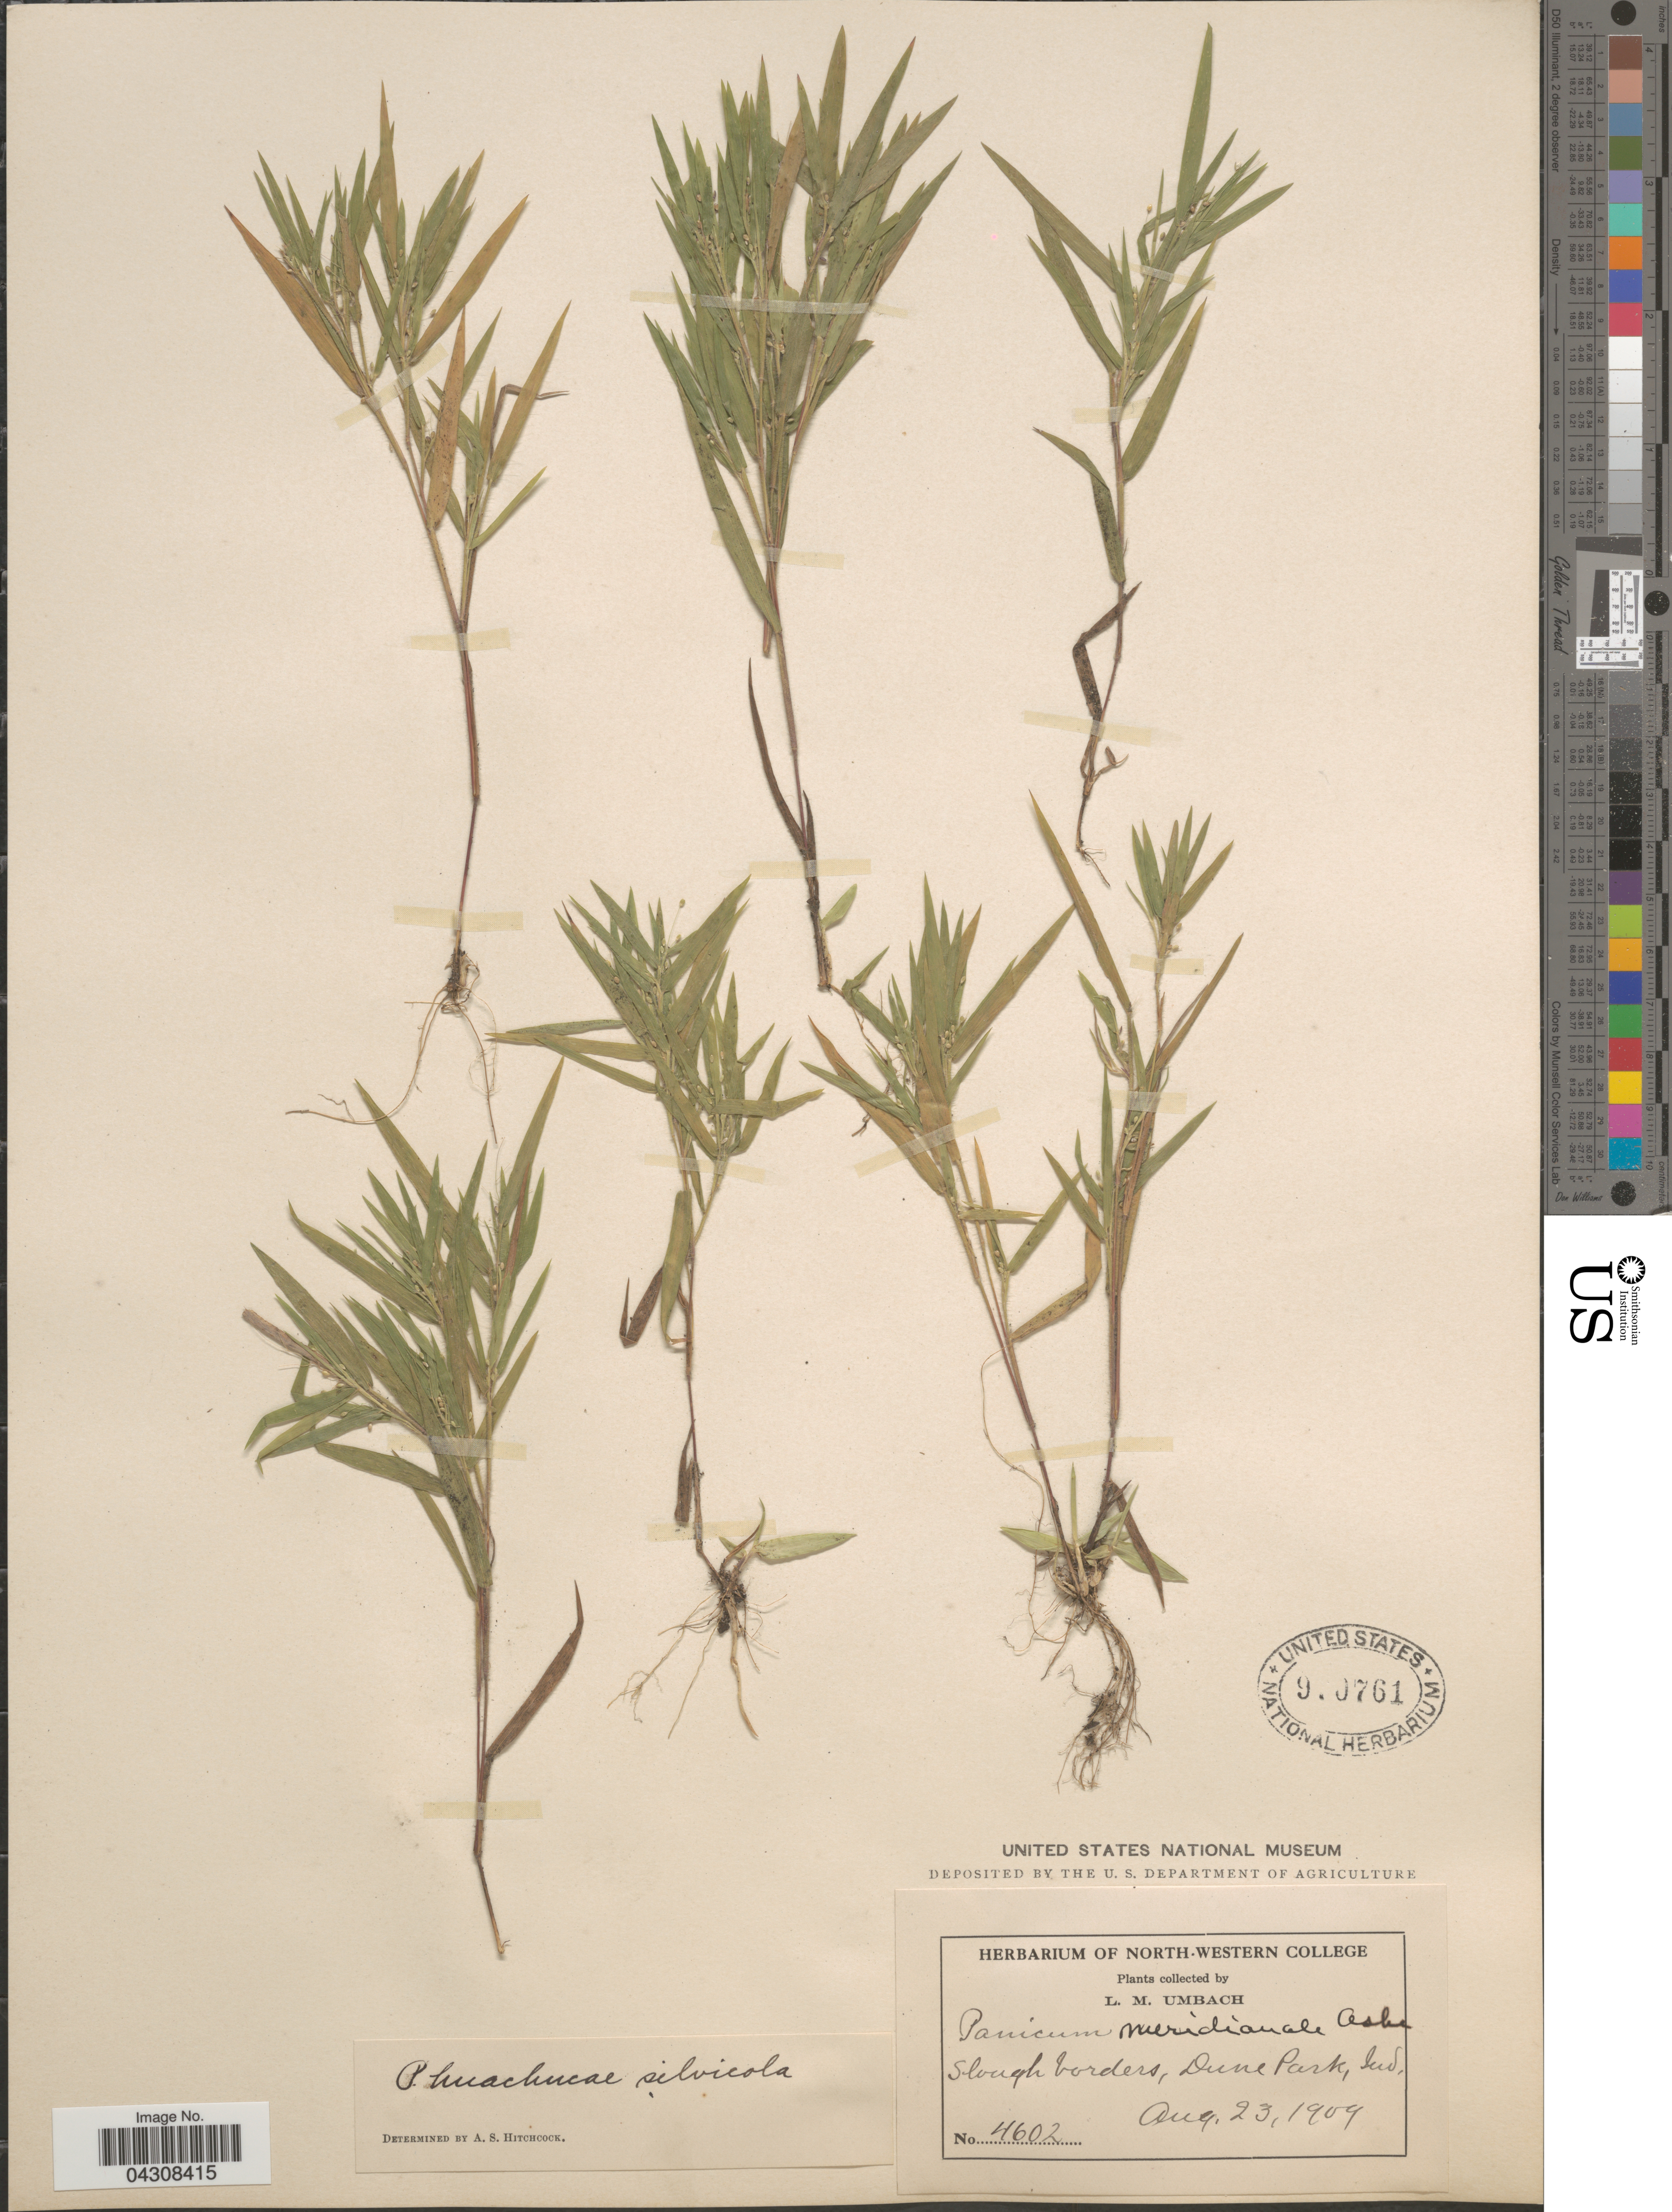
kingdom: Plantae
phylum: Tracheophyta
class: Liliopsida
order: Poales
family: Poaceae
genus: Dichanthelium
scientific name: Dichanthelium acuminatum var. acuminatum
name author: (Sw.) Gould & C.A. Clark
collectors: L. M. Umbach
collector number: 4602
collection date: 1909-08-23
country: United States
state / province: Indiana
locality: Slough borders, Dune Park.